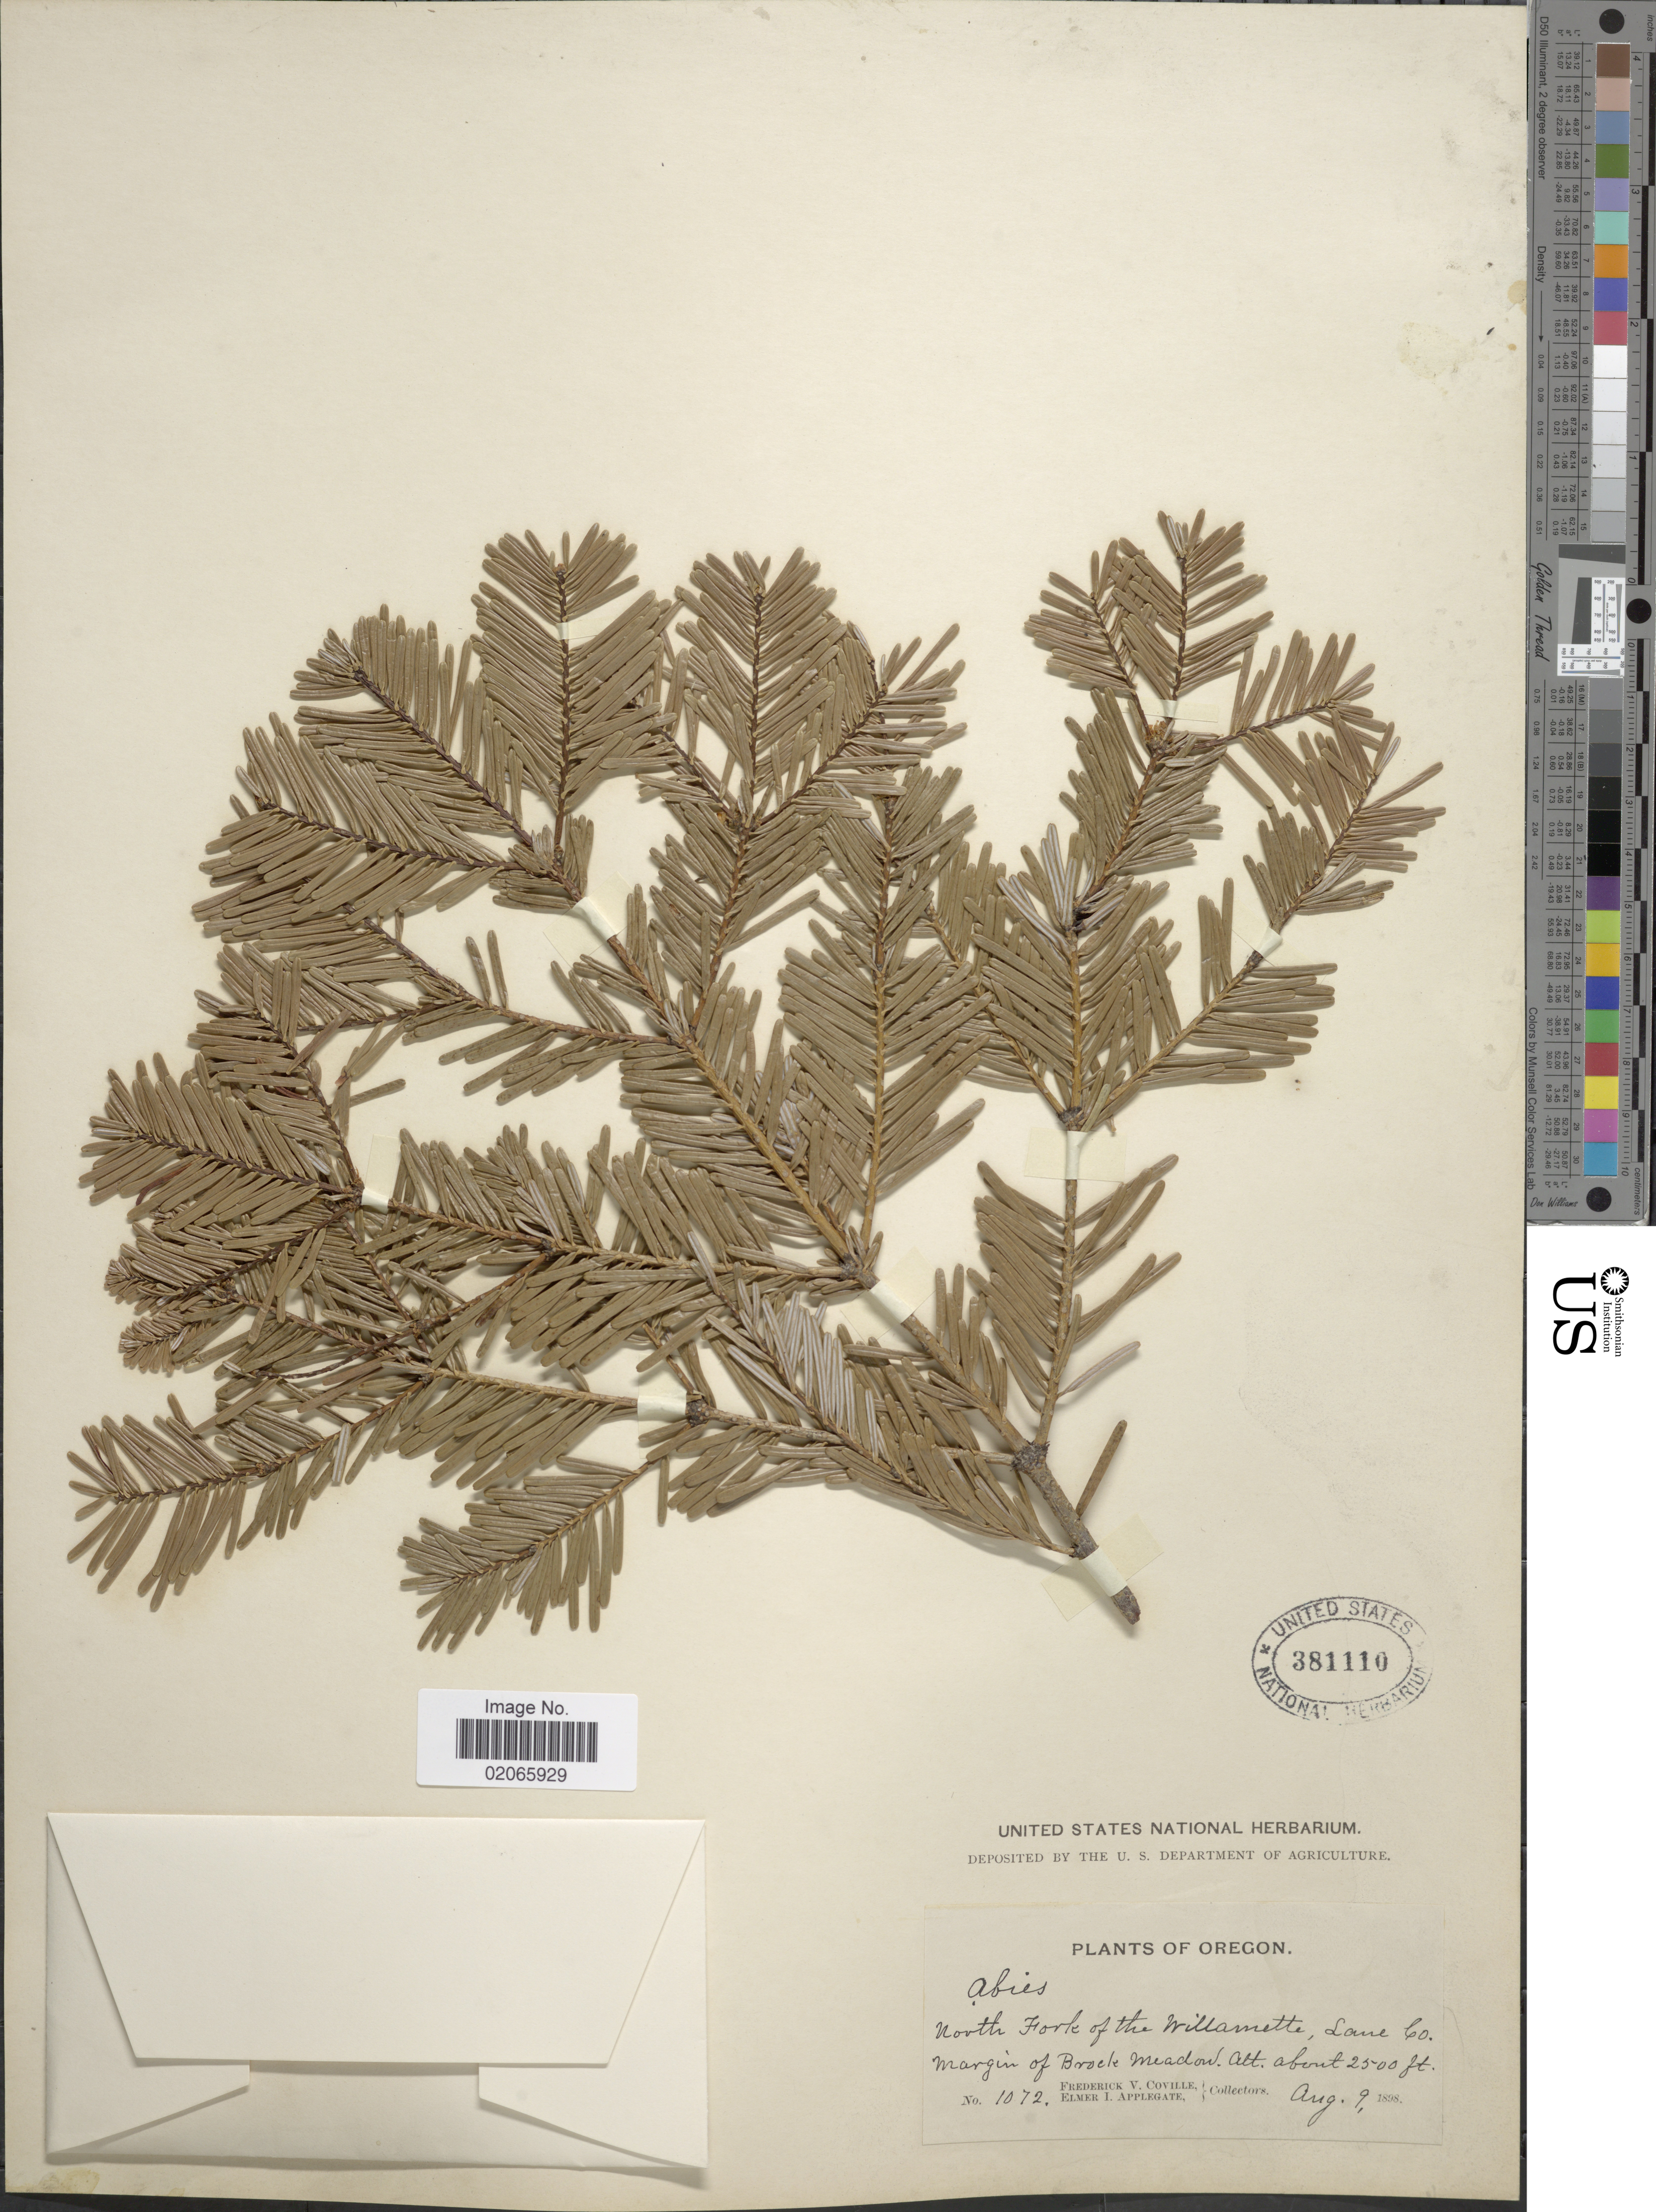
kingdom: Plantae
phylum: Tracheophyta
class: Pinopsida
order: Pinales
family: Pinaceae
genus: Abies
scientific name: Abies sp.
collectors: F. V. Coville & E. I. Applegate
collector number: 1072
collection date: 1898-08-09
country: United States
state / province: Oregon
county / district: Lane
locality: North Fork of the Willamette, Lane Co. Margin of Brock Meadow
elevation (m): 762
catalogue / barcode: US 381110